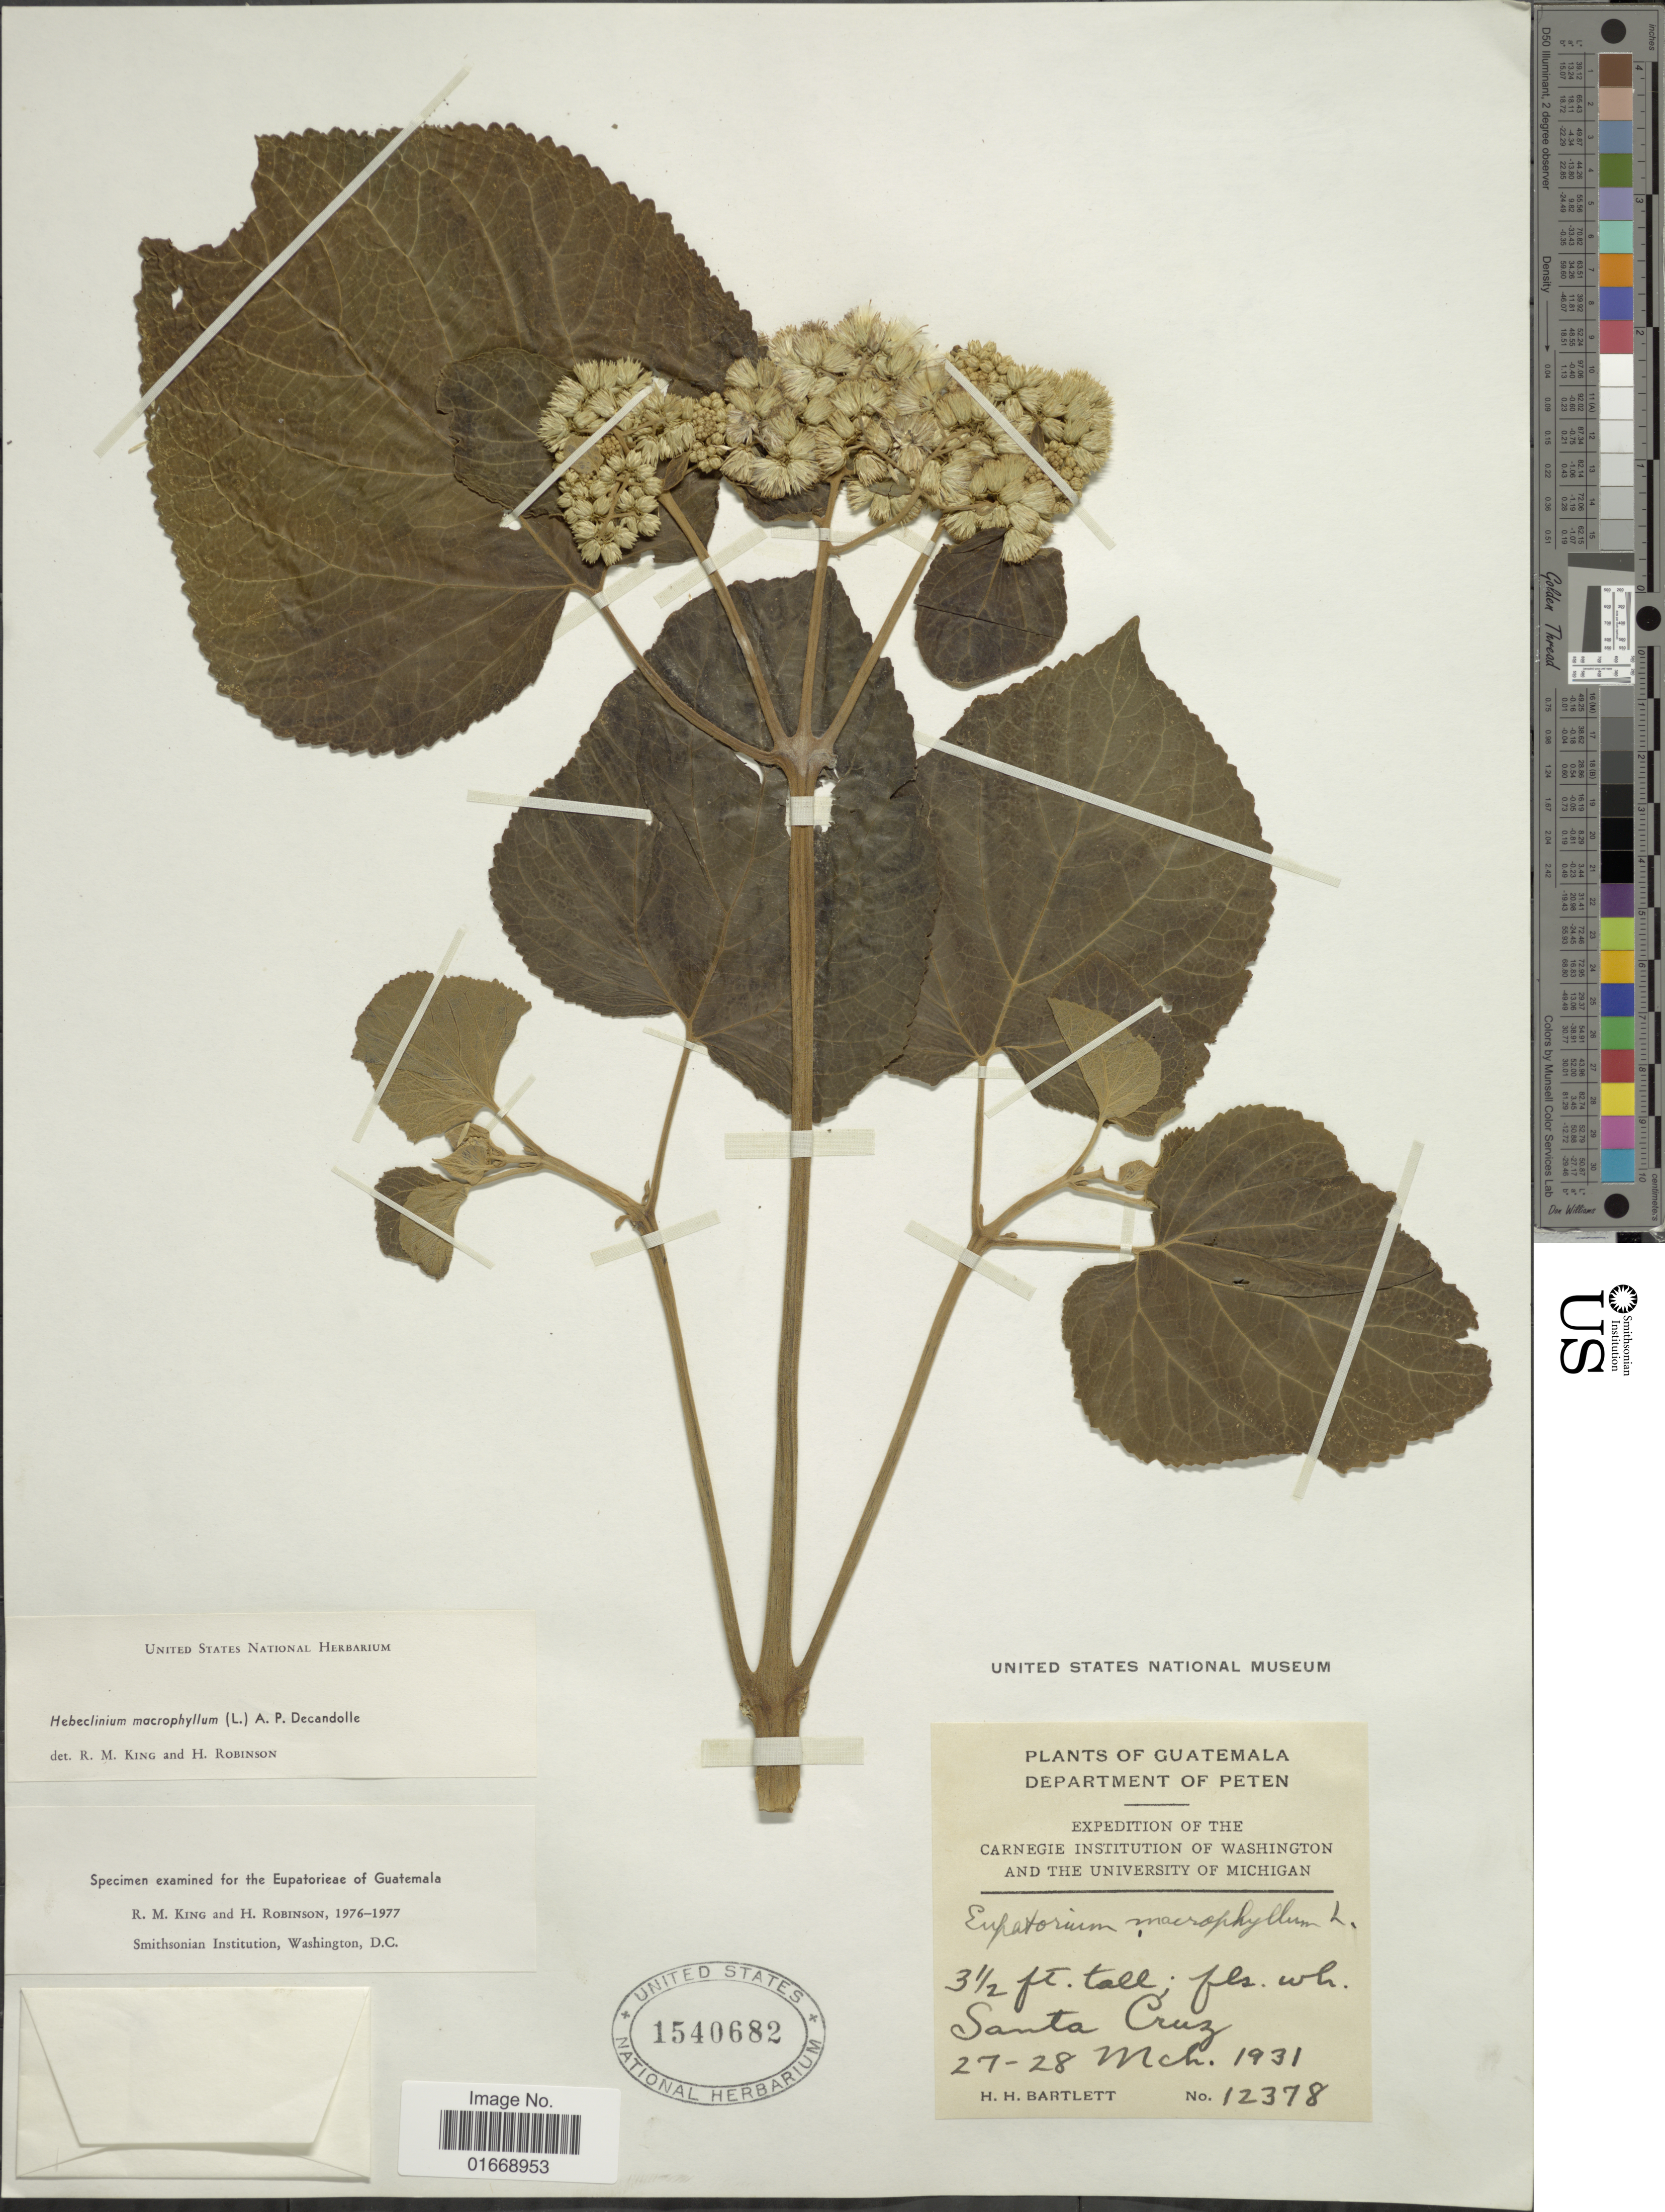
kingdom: Plantae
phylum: Tracheophyta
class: Magnoliopsida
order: Asterales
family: Asteraceae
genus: Hebeclinium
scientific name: Hebeclinium macrophyllum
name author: (L.) DC.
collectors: H. H. Bartlett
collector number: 12378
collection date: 1931-03-27/1931-03-28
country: Guatemala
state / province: El Petén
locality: Santa Cruz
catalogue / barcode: US 1540682